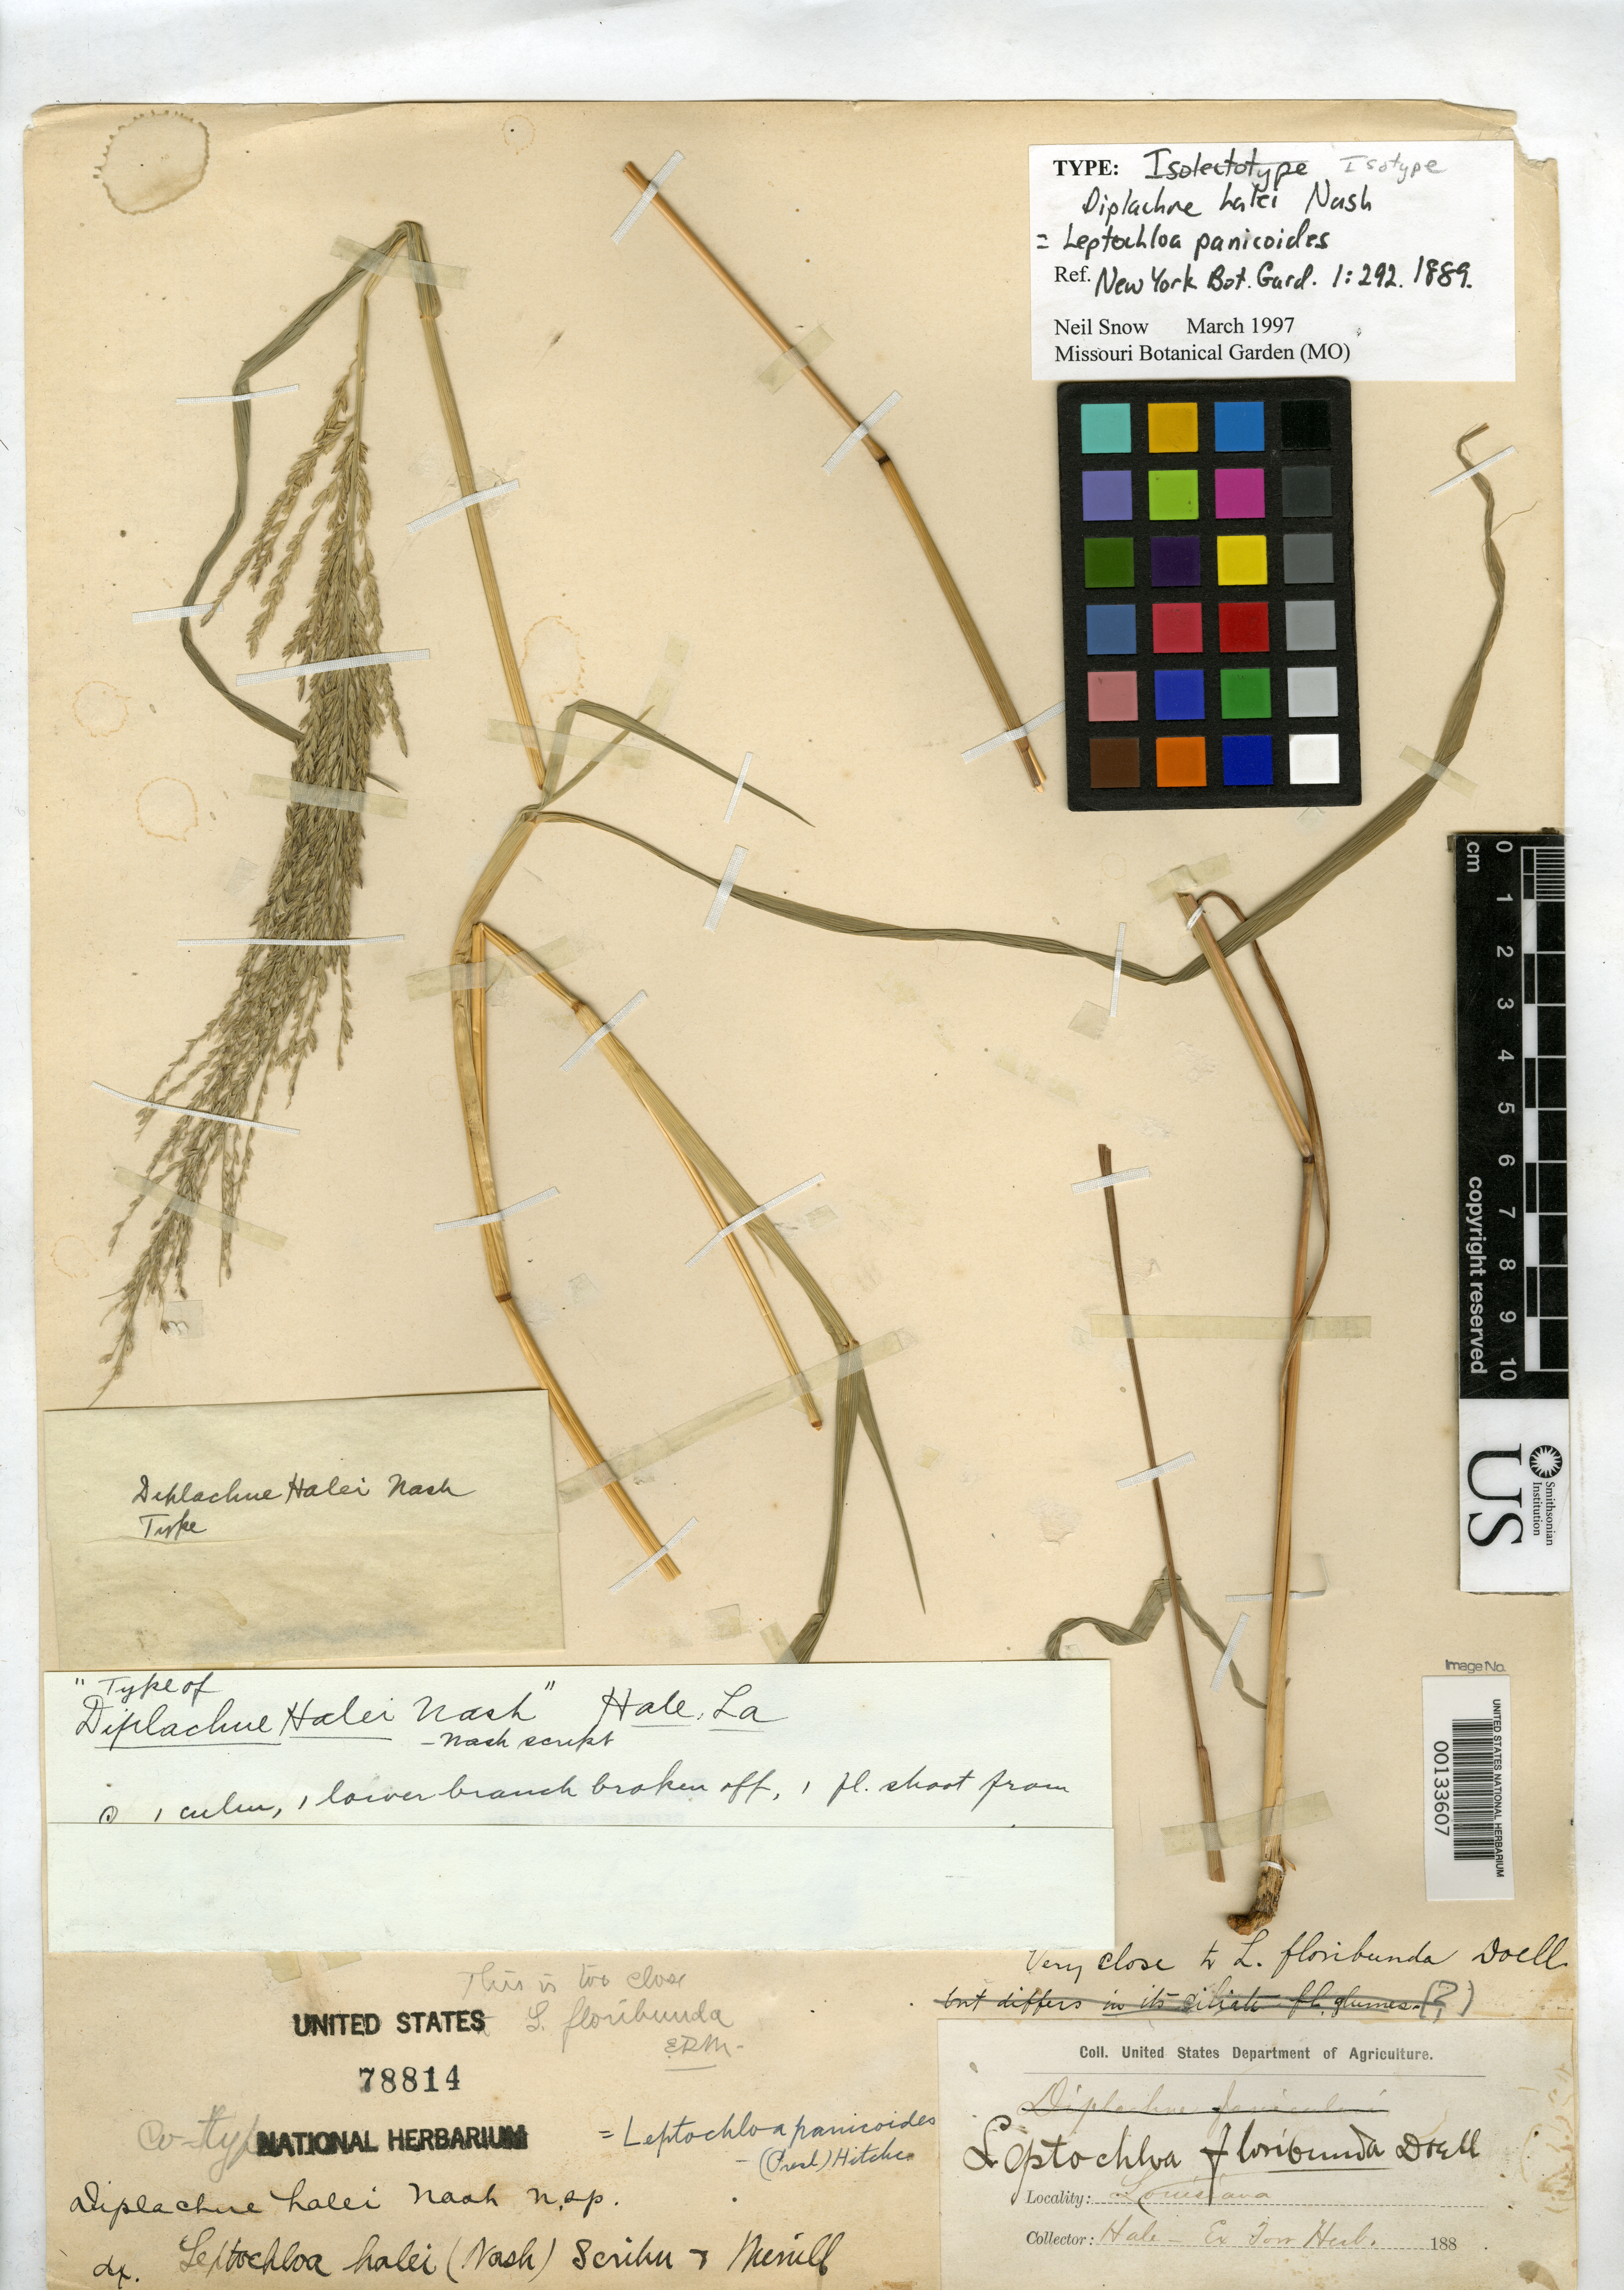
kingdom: Plantae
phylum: Tracheophyta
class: Liliopsida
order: Poales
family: Poaceae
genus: Diplachne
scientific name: Diplachne halei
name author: Nash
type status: Syntype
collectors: J. Hale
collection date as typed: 188-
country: United States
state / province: Louisiana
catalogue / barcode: US 78814